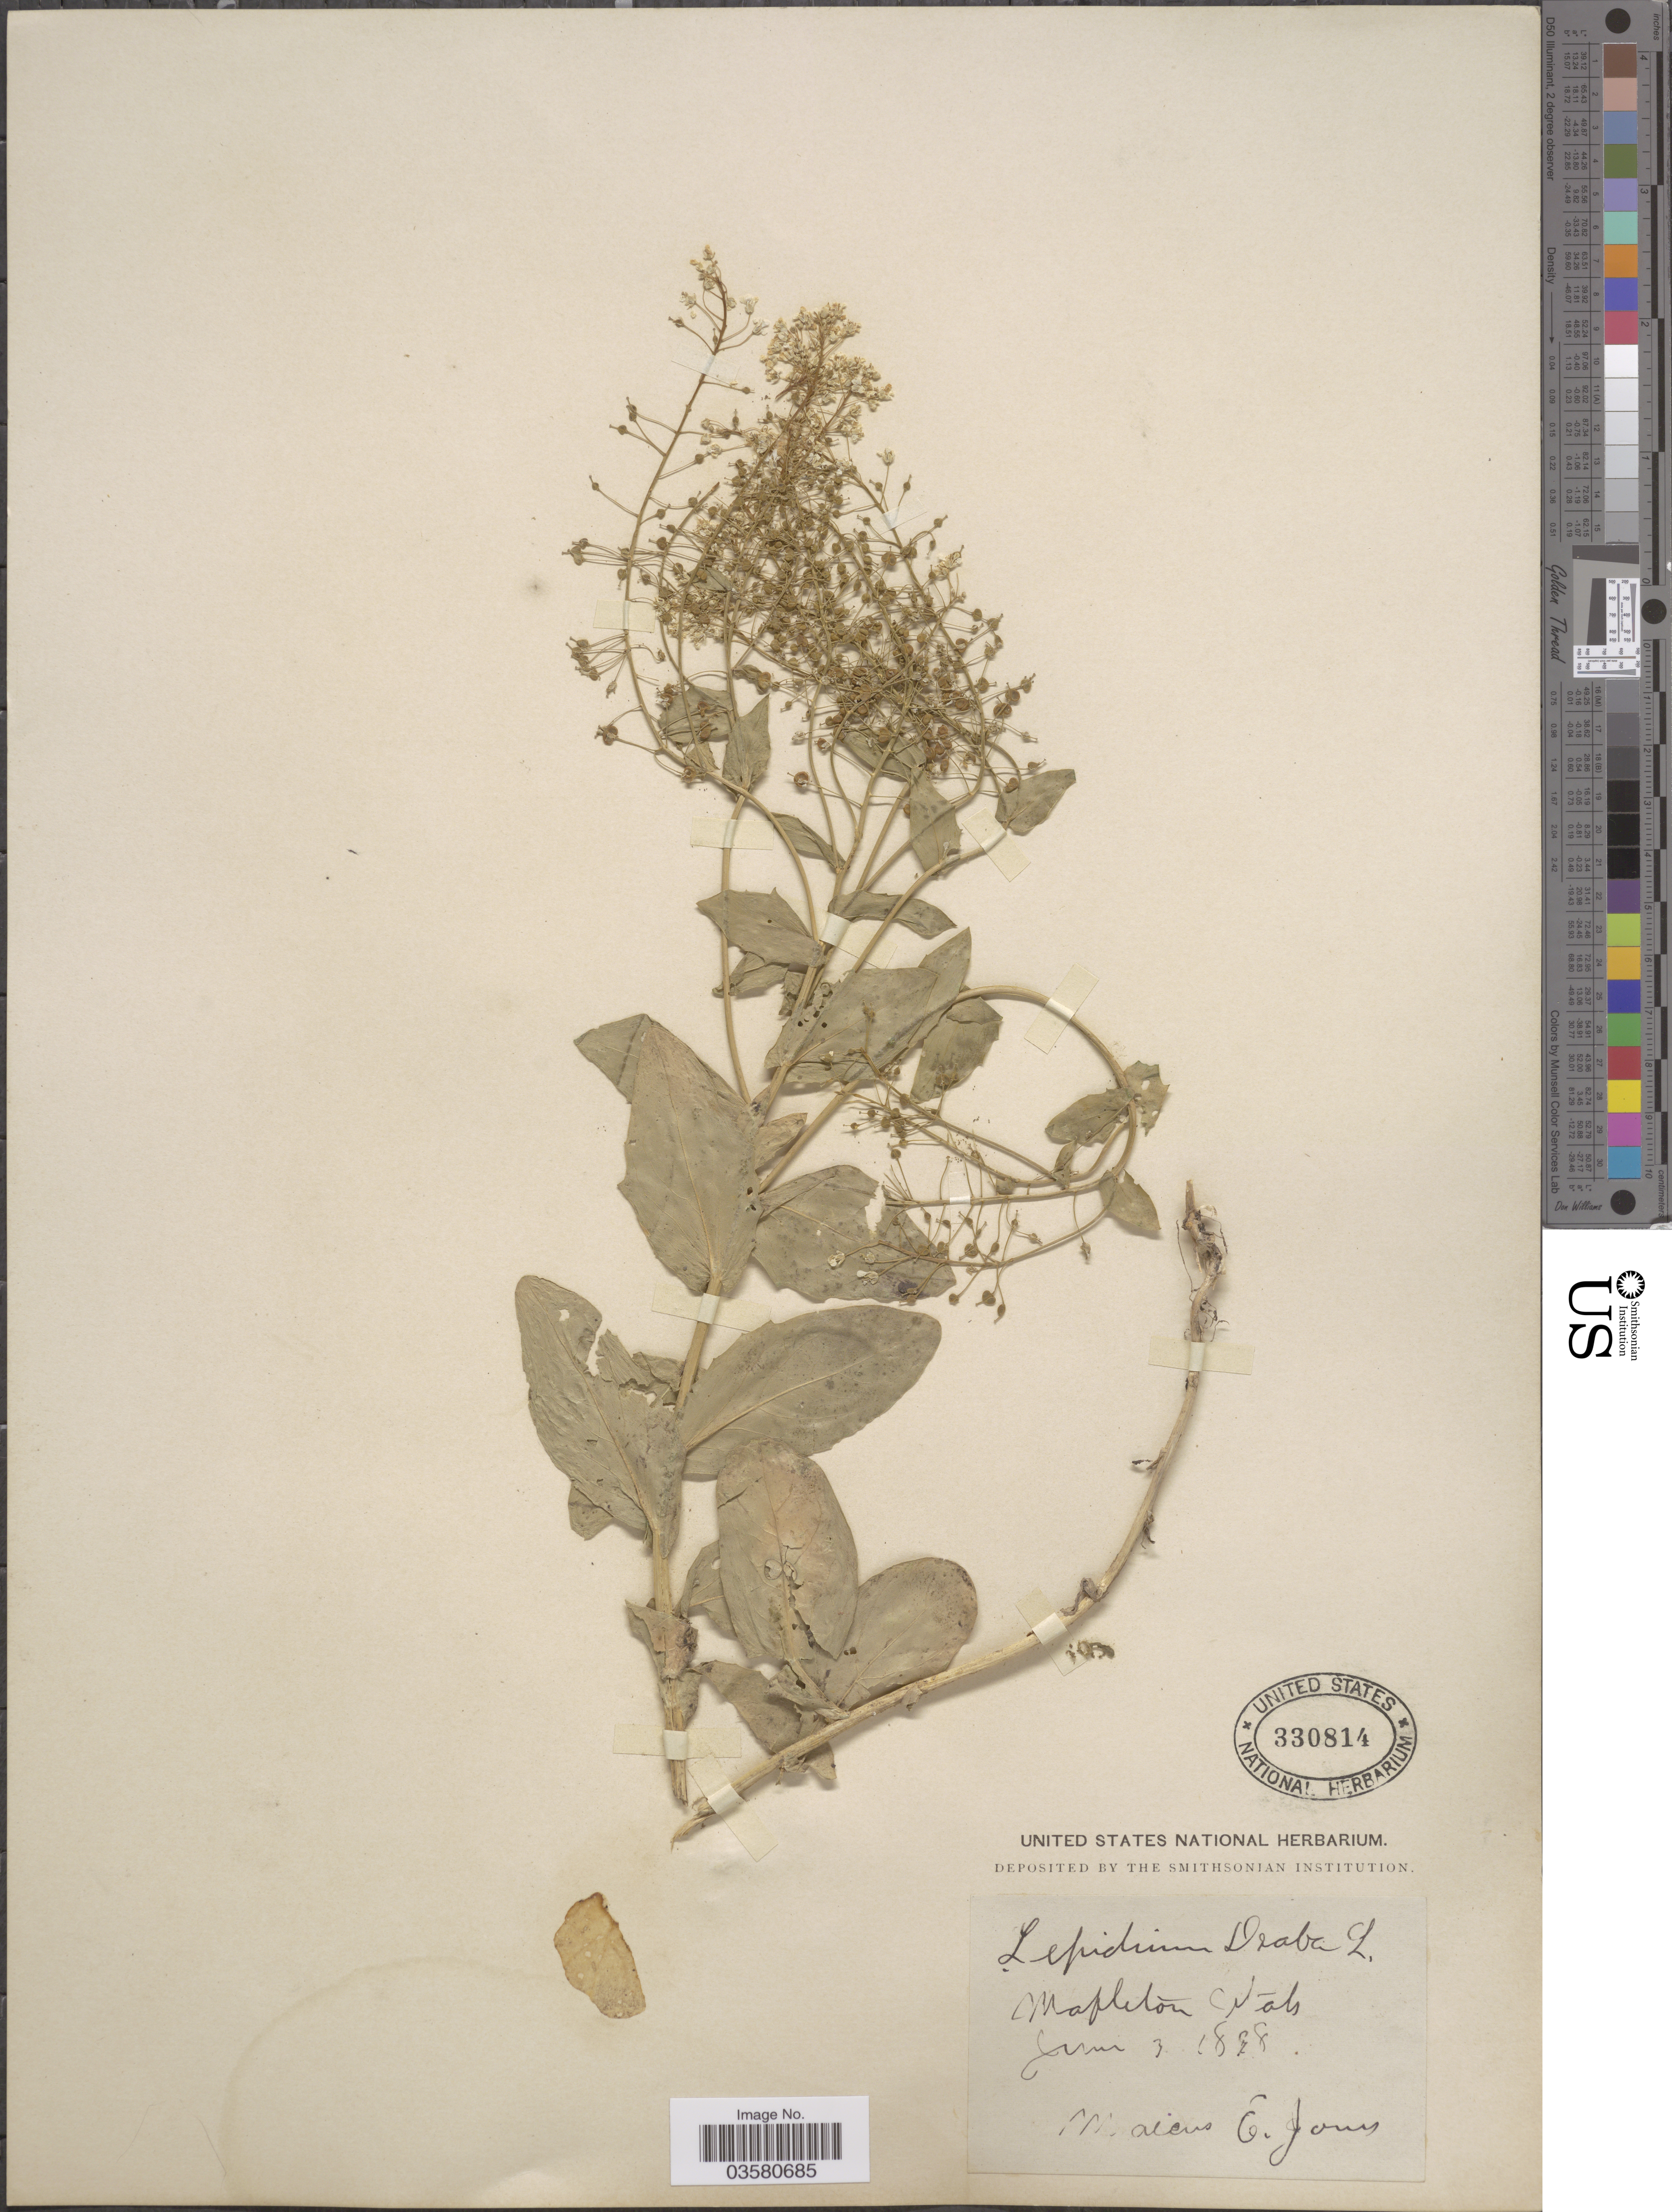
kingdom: Plantae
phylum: Tracheophyta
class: Magnoliopsida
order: Brassicales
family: Brassicaceae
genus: Lepidium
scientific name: Lepidium draba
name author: L.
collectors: M. E. Jones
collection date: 1828-06-03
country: United States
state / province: Utah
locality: Mapleton.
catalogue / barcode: US 330814